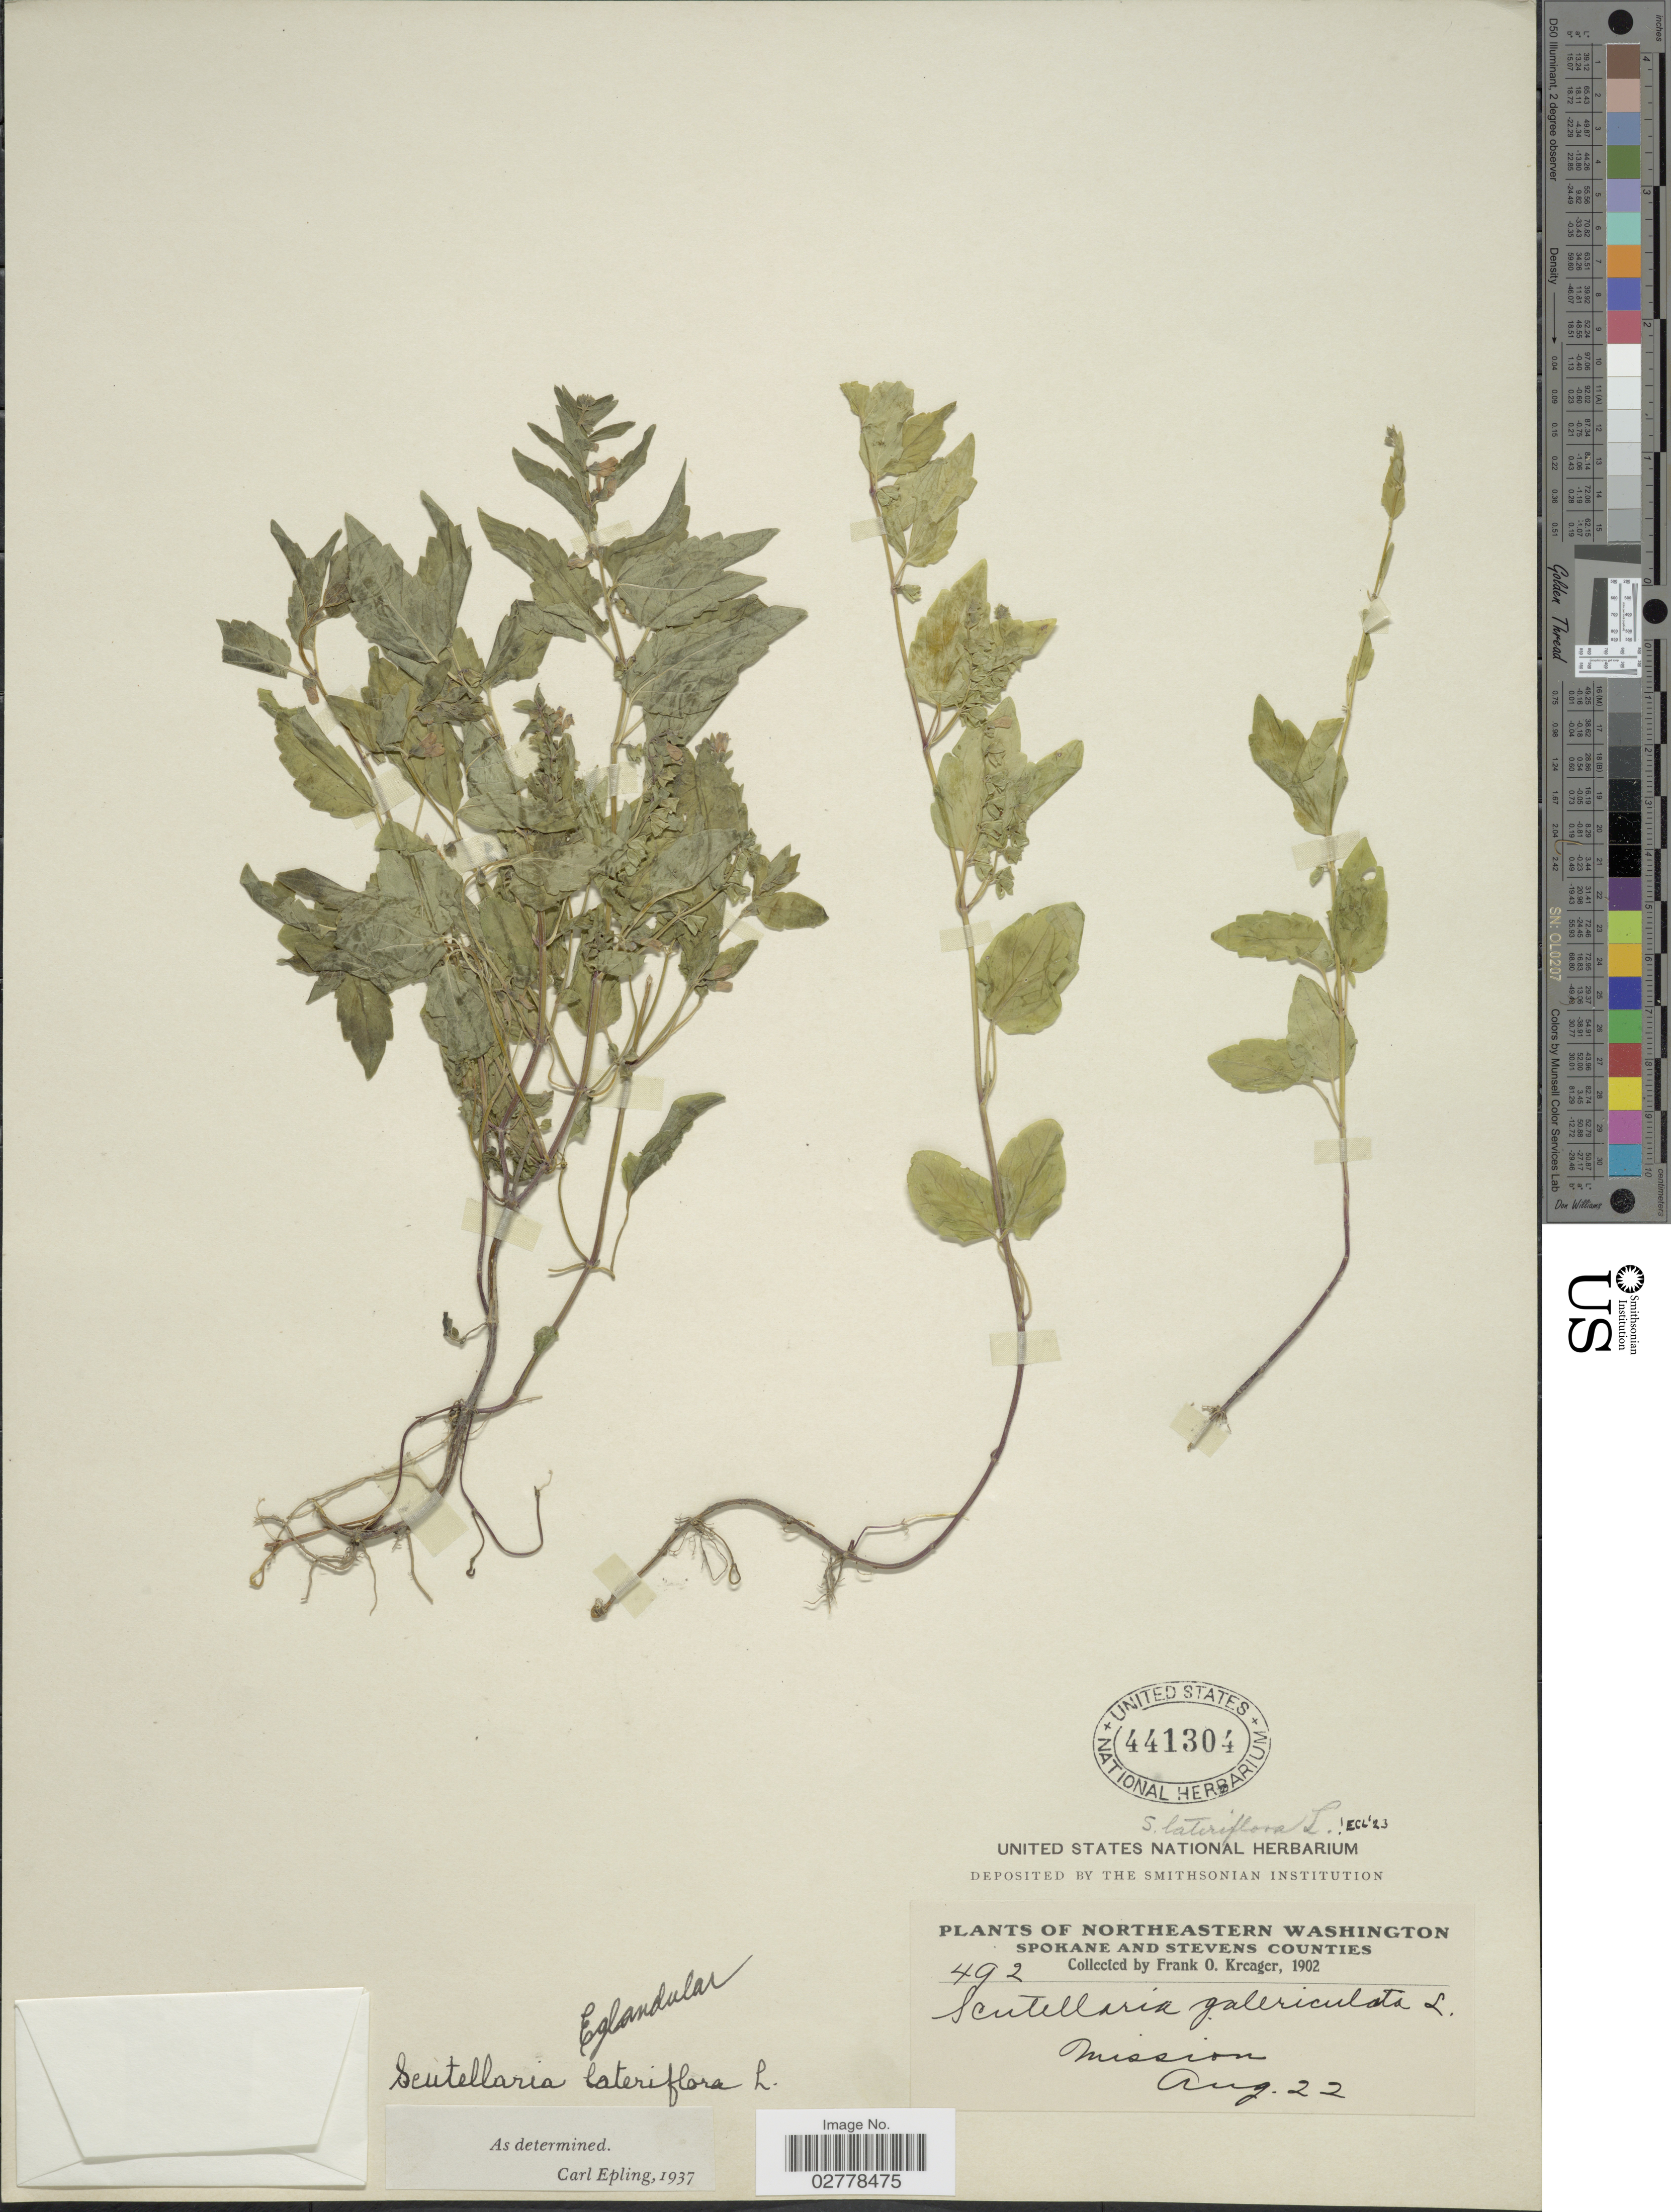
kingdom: Plantae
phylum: Tracheophyta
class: Magnoliopsida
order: Lamiales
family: Lamiaceae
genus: Scutellaria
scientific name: Scutellaria lateriflora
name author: L.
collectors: F. Kreager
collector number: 492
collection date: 1902-08-22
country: United States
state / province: Washington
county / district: Spokane / Stevens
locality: Northeastern Washington. Spokane and Stevens Counties. Mission.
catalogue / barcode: US 441304